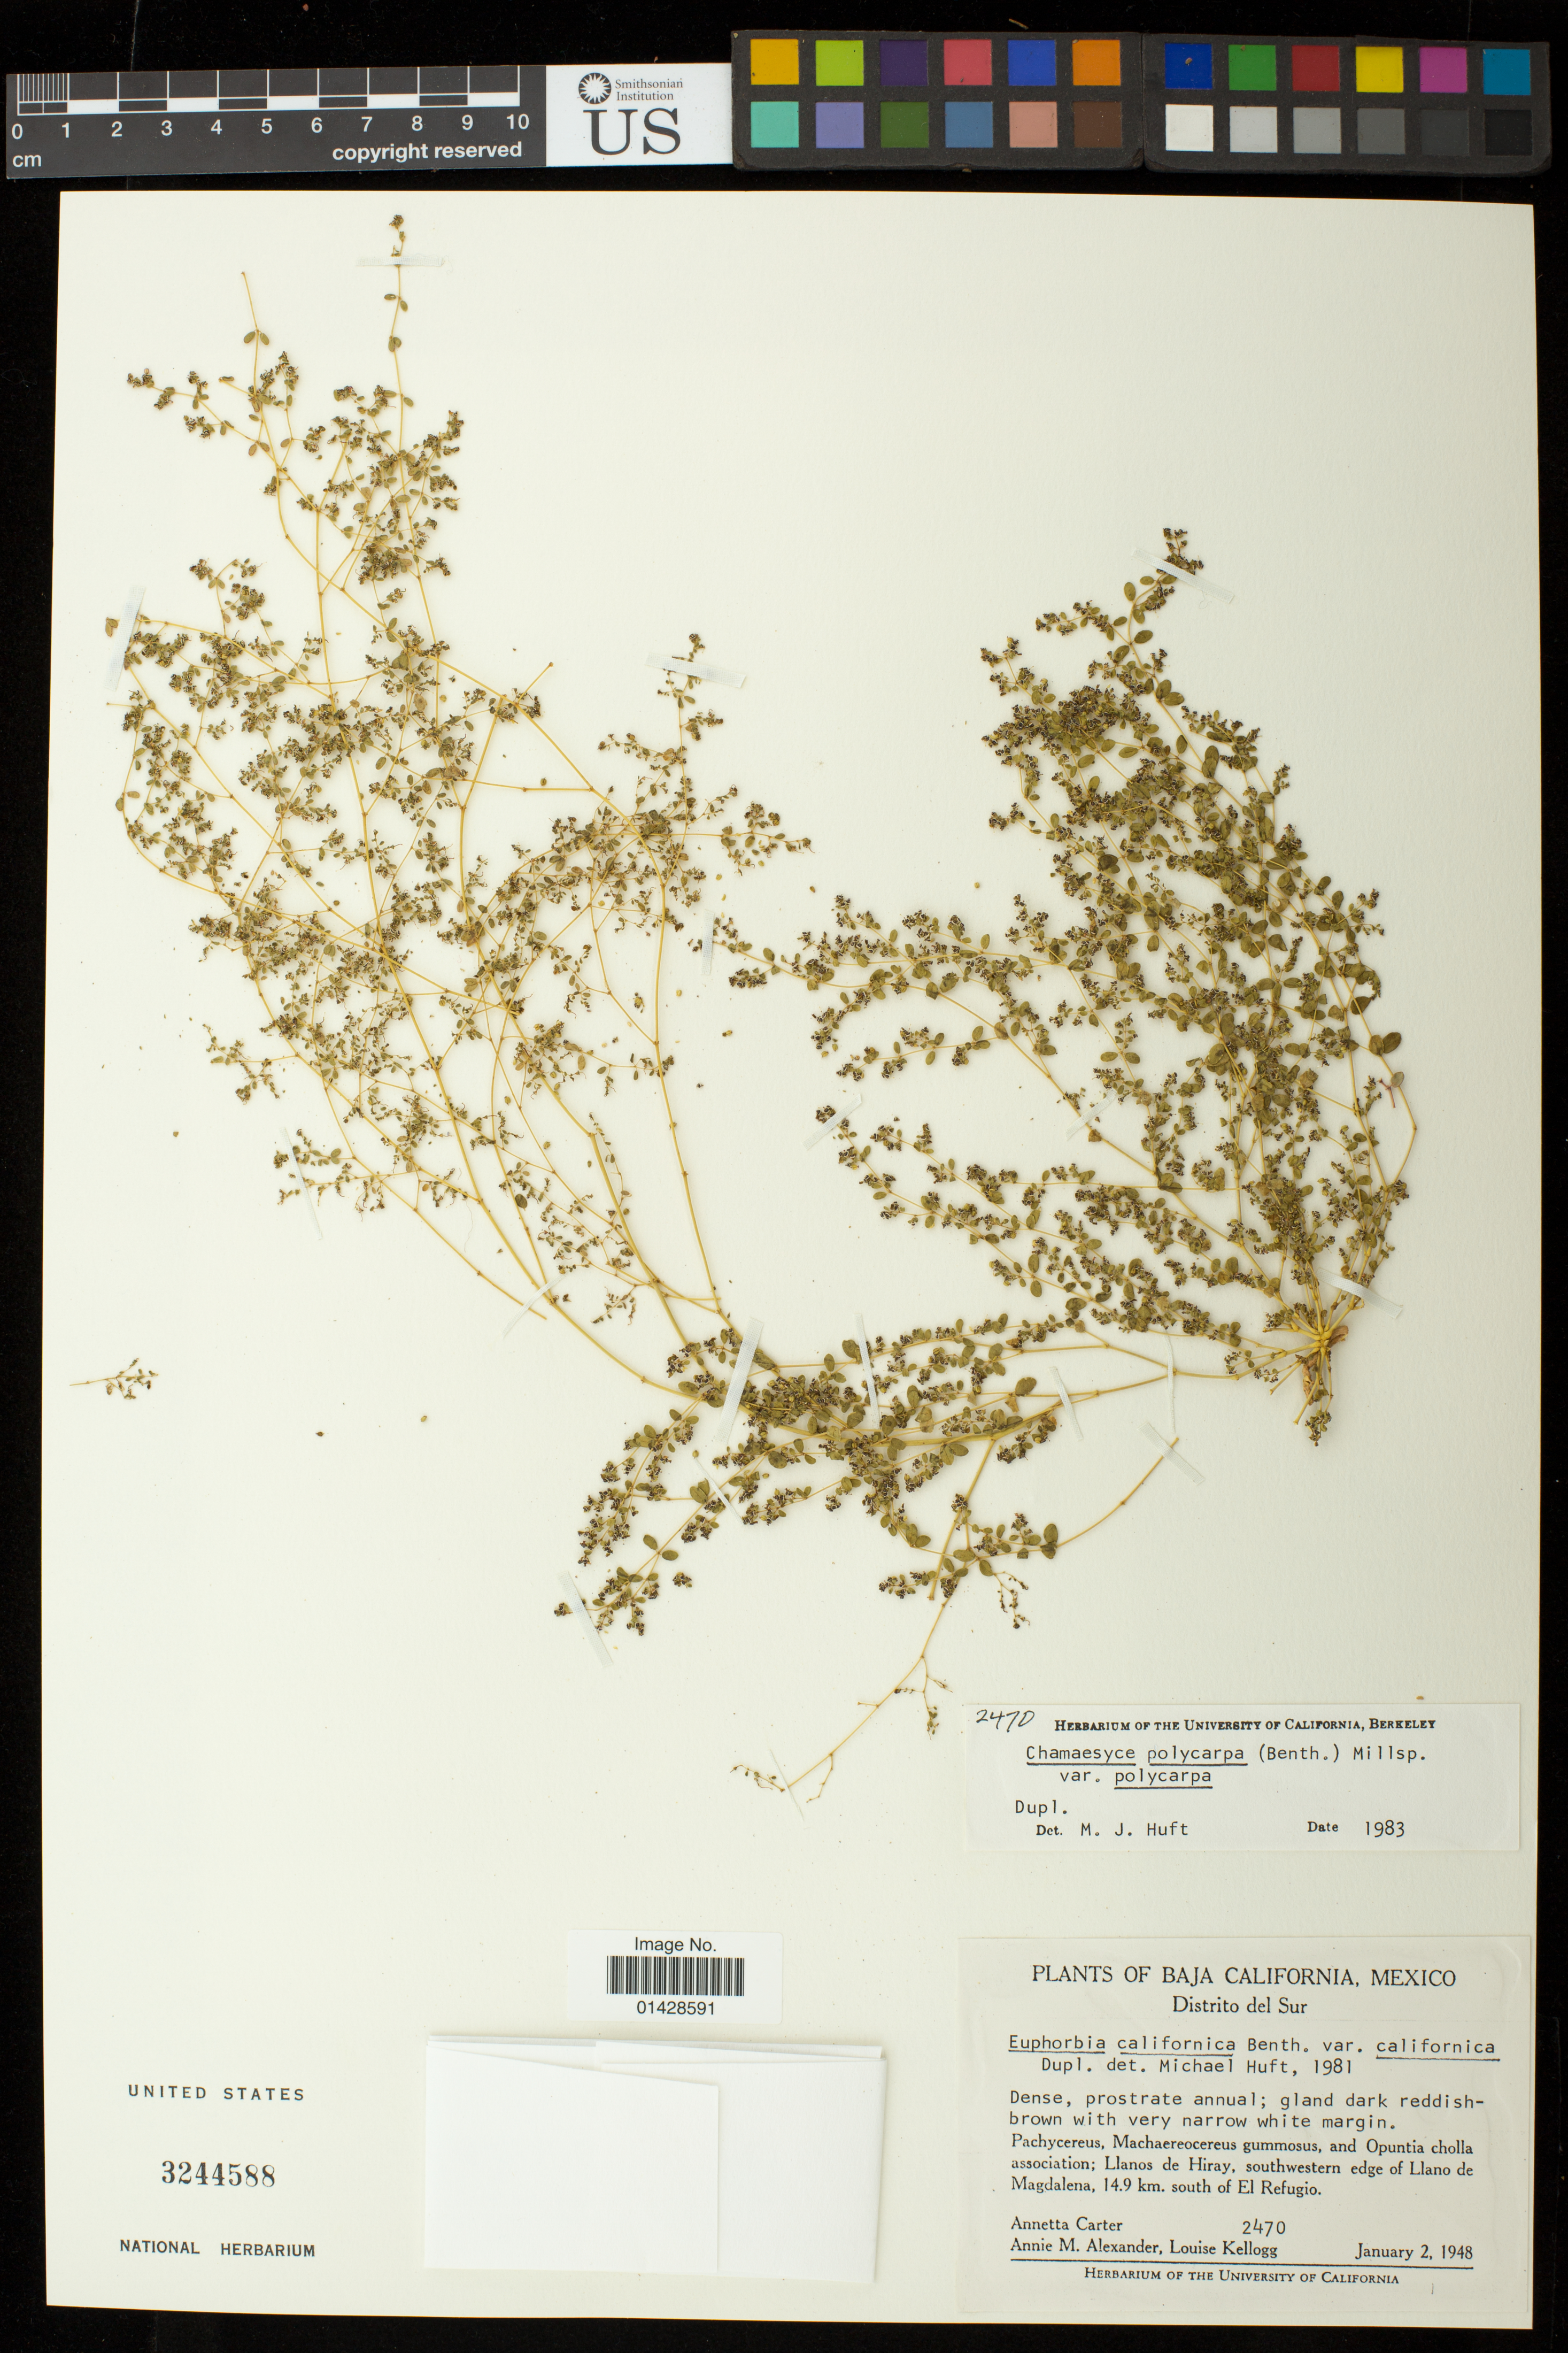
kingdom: Plantae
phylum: Tracheophyta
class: Magnoliopsida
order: Malpighiales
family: Euphorbiaceae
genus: Euphorbia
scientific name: Euphorbia polycarpa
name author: Benth.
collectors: A. Carter, A. M. Alexander & L. Kellogg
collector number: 2470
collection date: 1948-01-02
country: Mexico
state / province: Baja California Sur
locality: Distrito del Sur, southwestern edge of Llano de Magdalena, 14.9 km south of El Refugio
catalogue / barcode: US 3244588